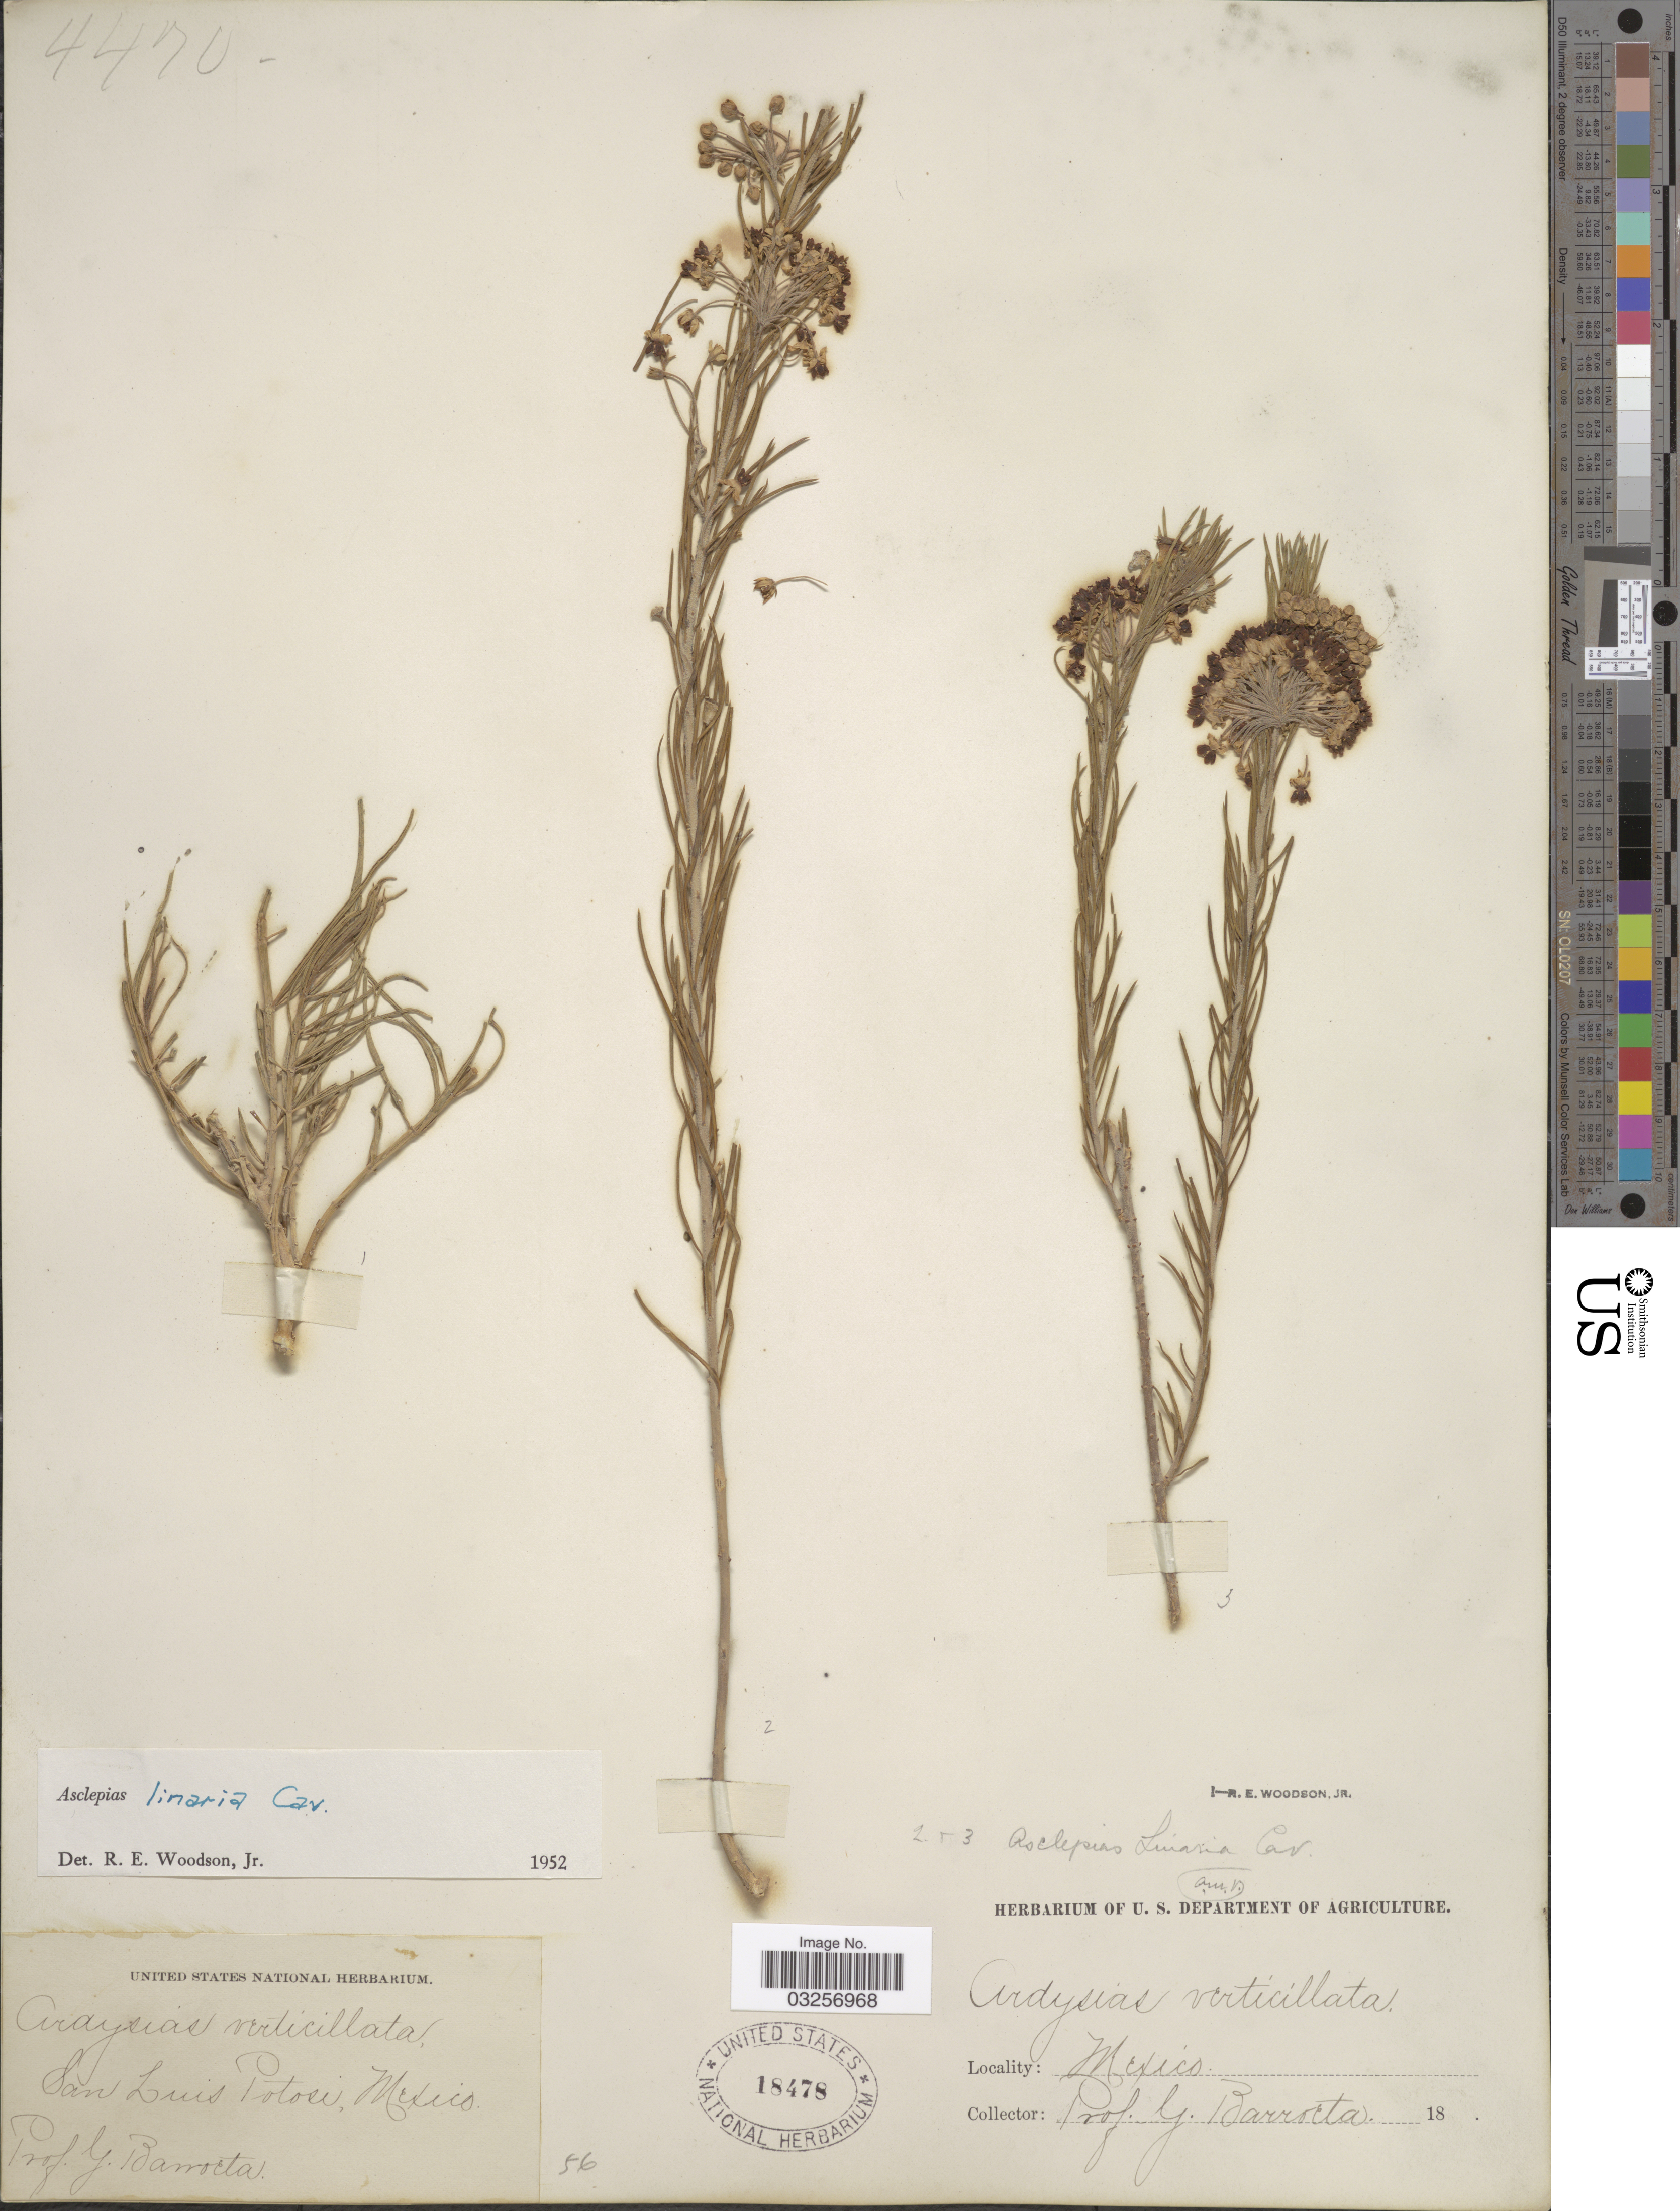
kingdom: Plantae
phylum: Tracheophyta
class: Magnoliopsida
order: Gentianales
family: Apocynaceae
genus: Asclepias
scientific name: Asclepias linaria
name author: Cav.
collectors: G. Barroeta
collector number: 56?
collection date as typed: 18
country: Mexico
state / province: San Luis Potosí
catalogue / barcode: US 18478